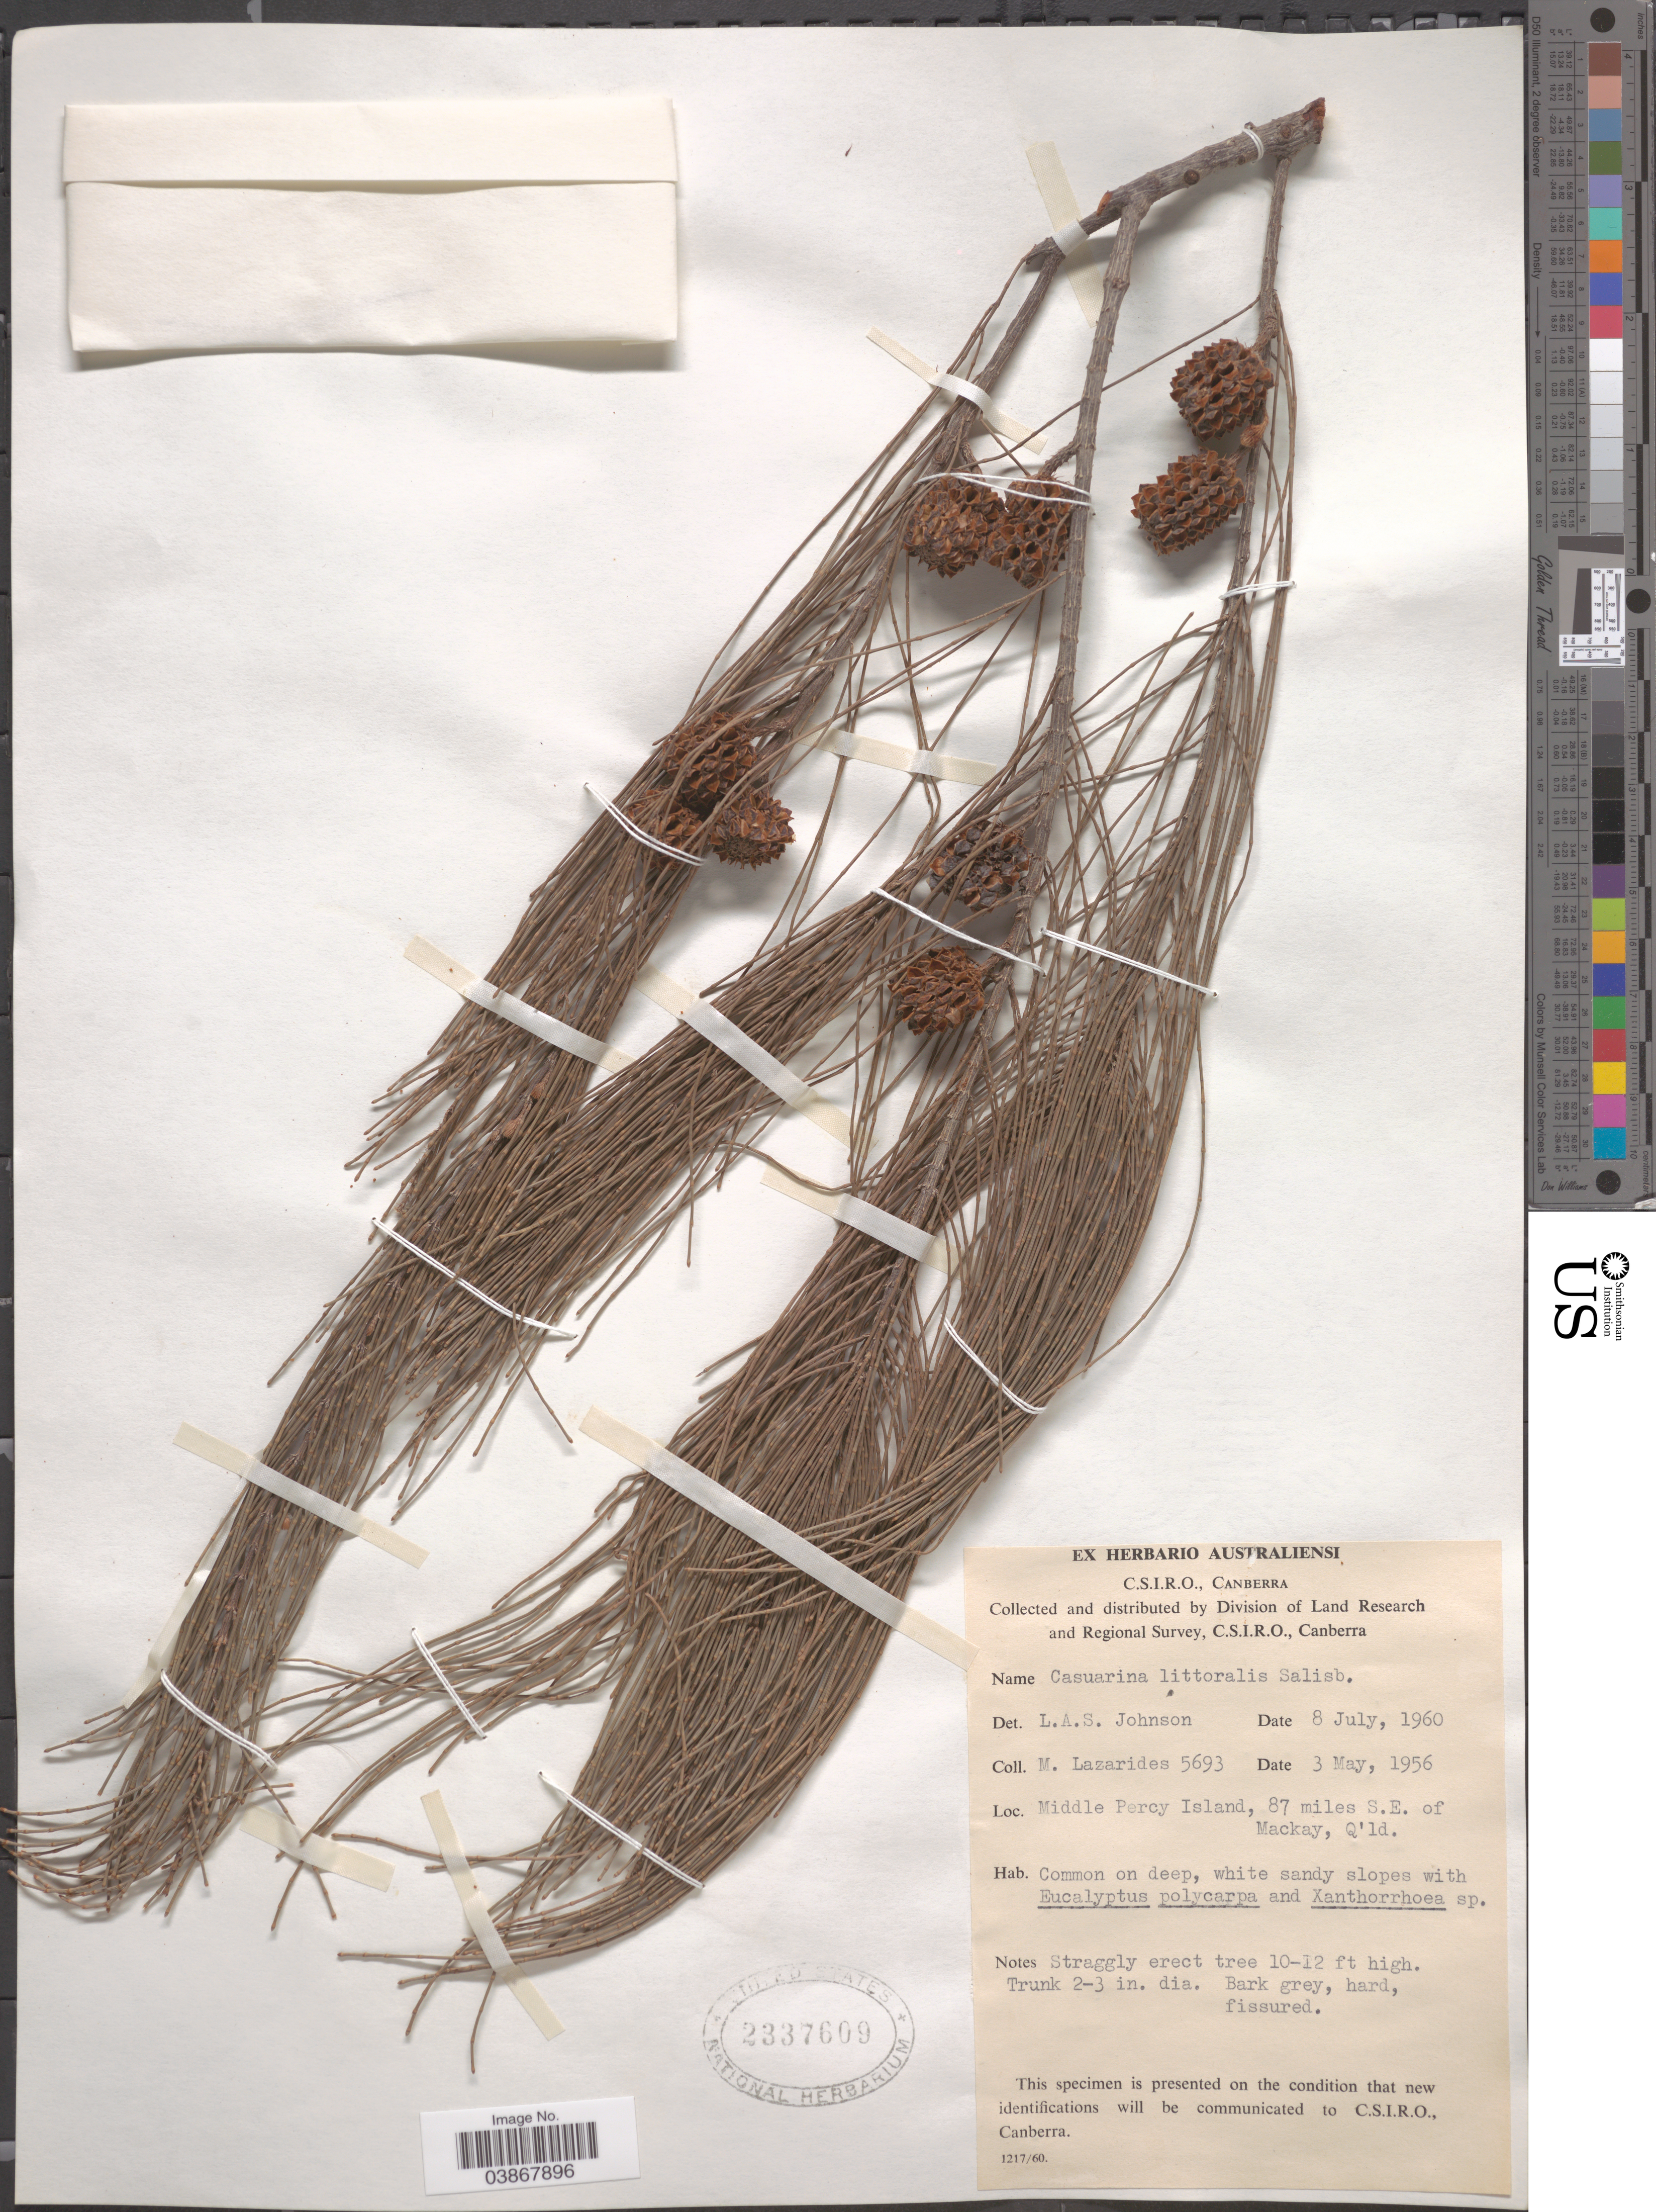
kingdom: Plantae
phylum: Tracheophyta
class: Magnoliopsida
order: Fagales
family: Casuarinaceae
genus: Casuarina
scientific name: Casuarina littoralis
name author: Salisb.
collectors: M. Lazarides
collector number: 5693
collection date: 1956-05-03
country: Australia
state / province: Queensland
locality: Middle Percy Island, 87 miles S.E. of Mackay.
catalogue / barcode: US 2337609